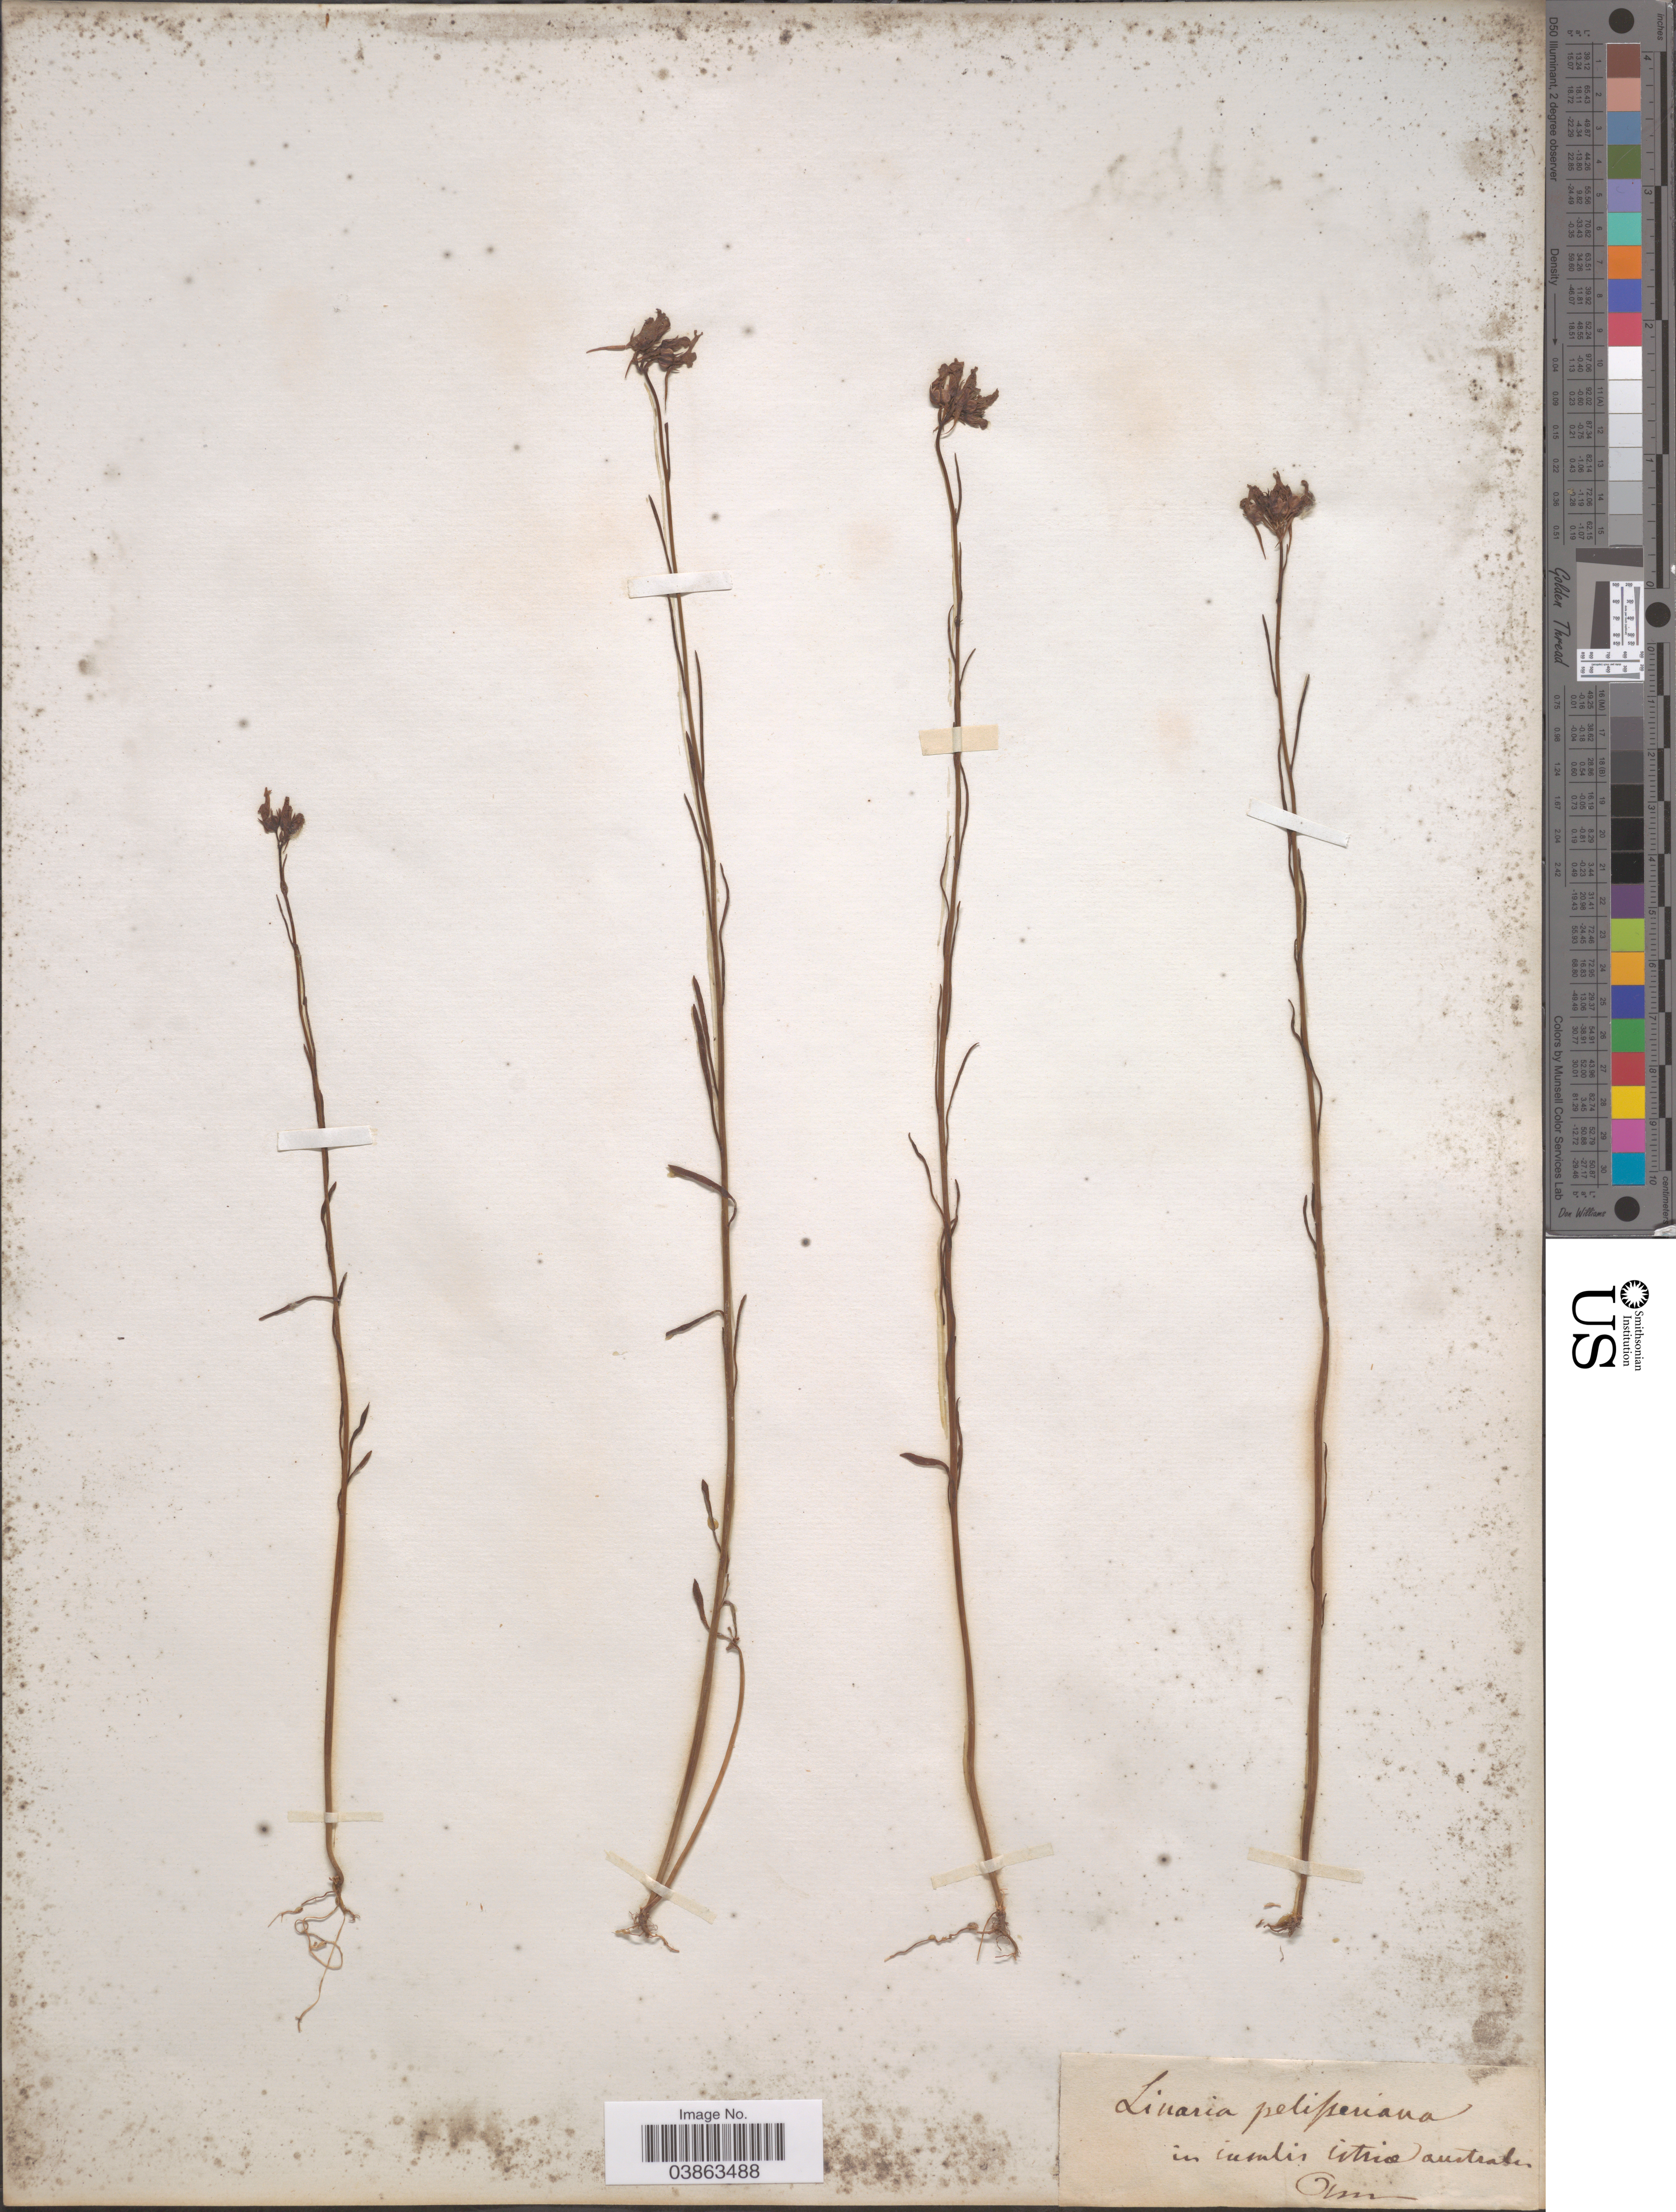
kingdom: Plantae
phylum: Tracheophyta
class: Magnoliopsida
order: Lamiales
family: Plantaginaceae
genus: Linaria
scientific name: Linaria pelisseriana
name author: (L.) Mill.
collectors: Olm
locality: In cundis intrio australis.